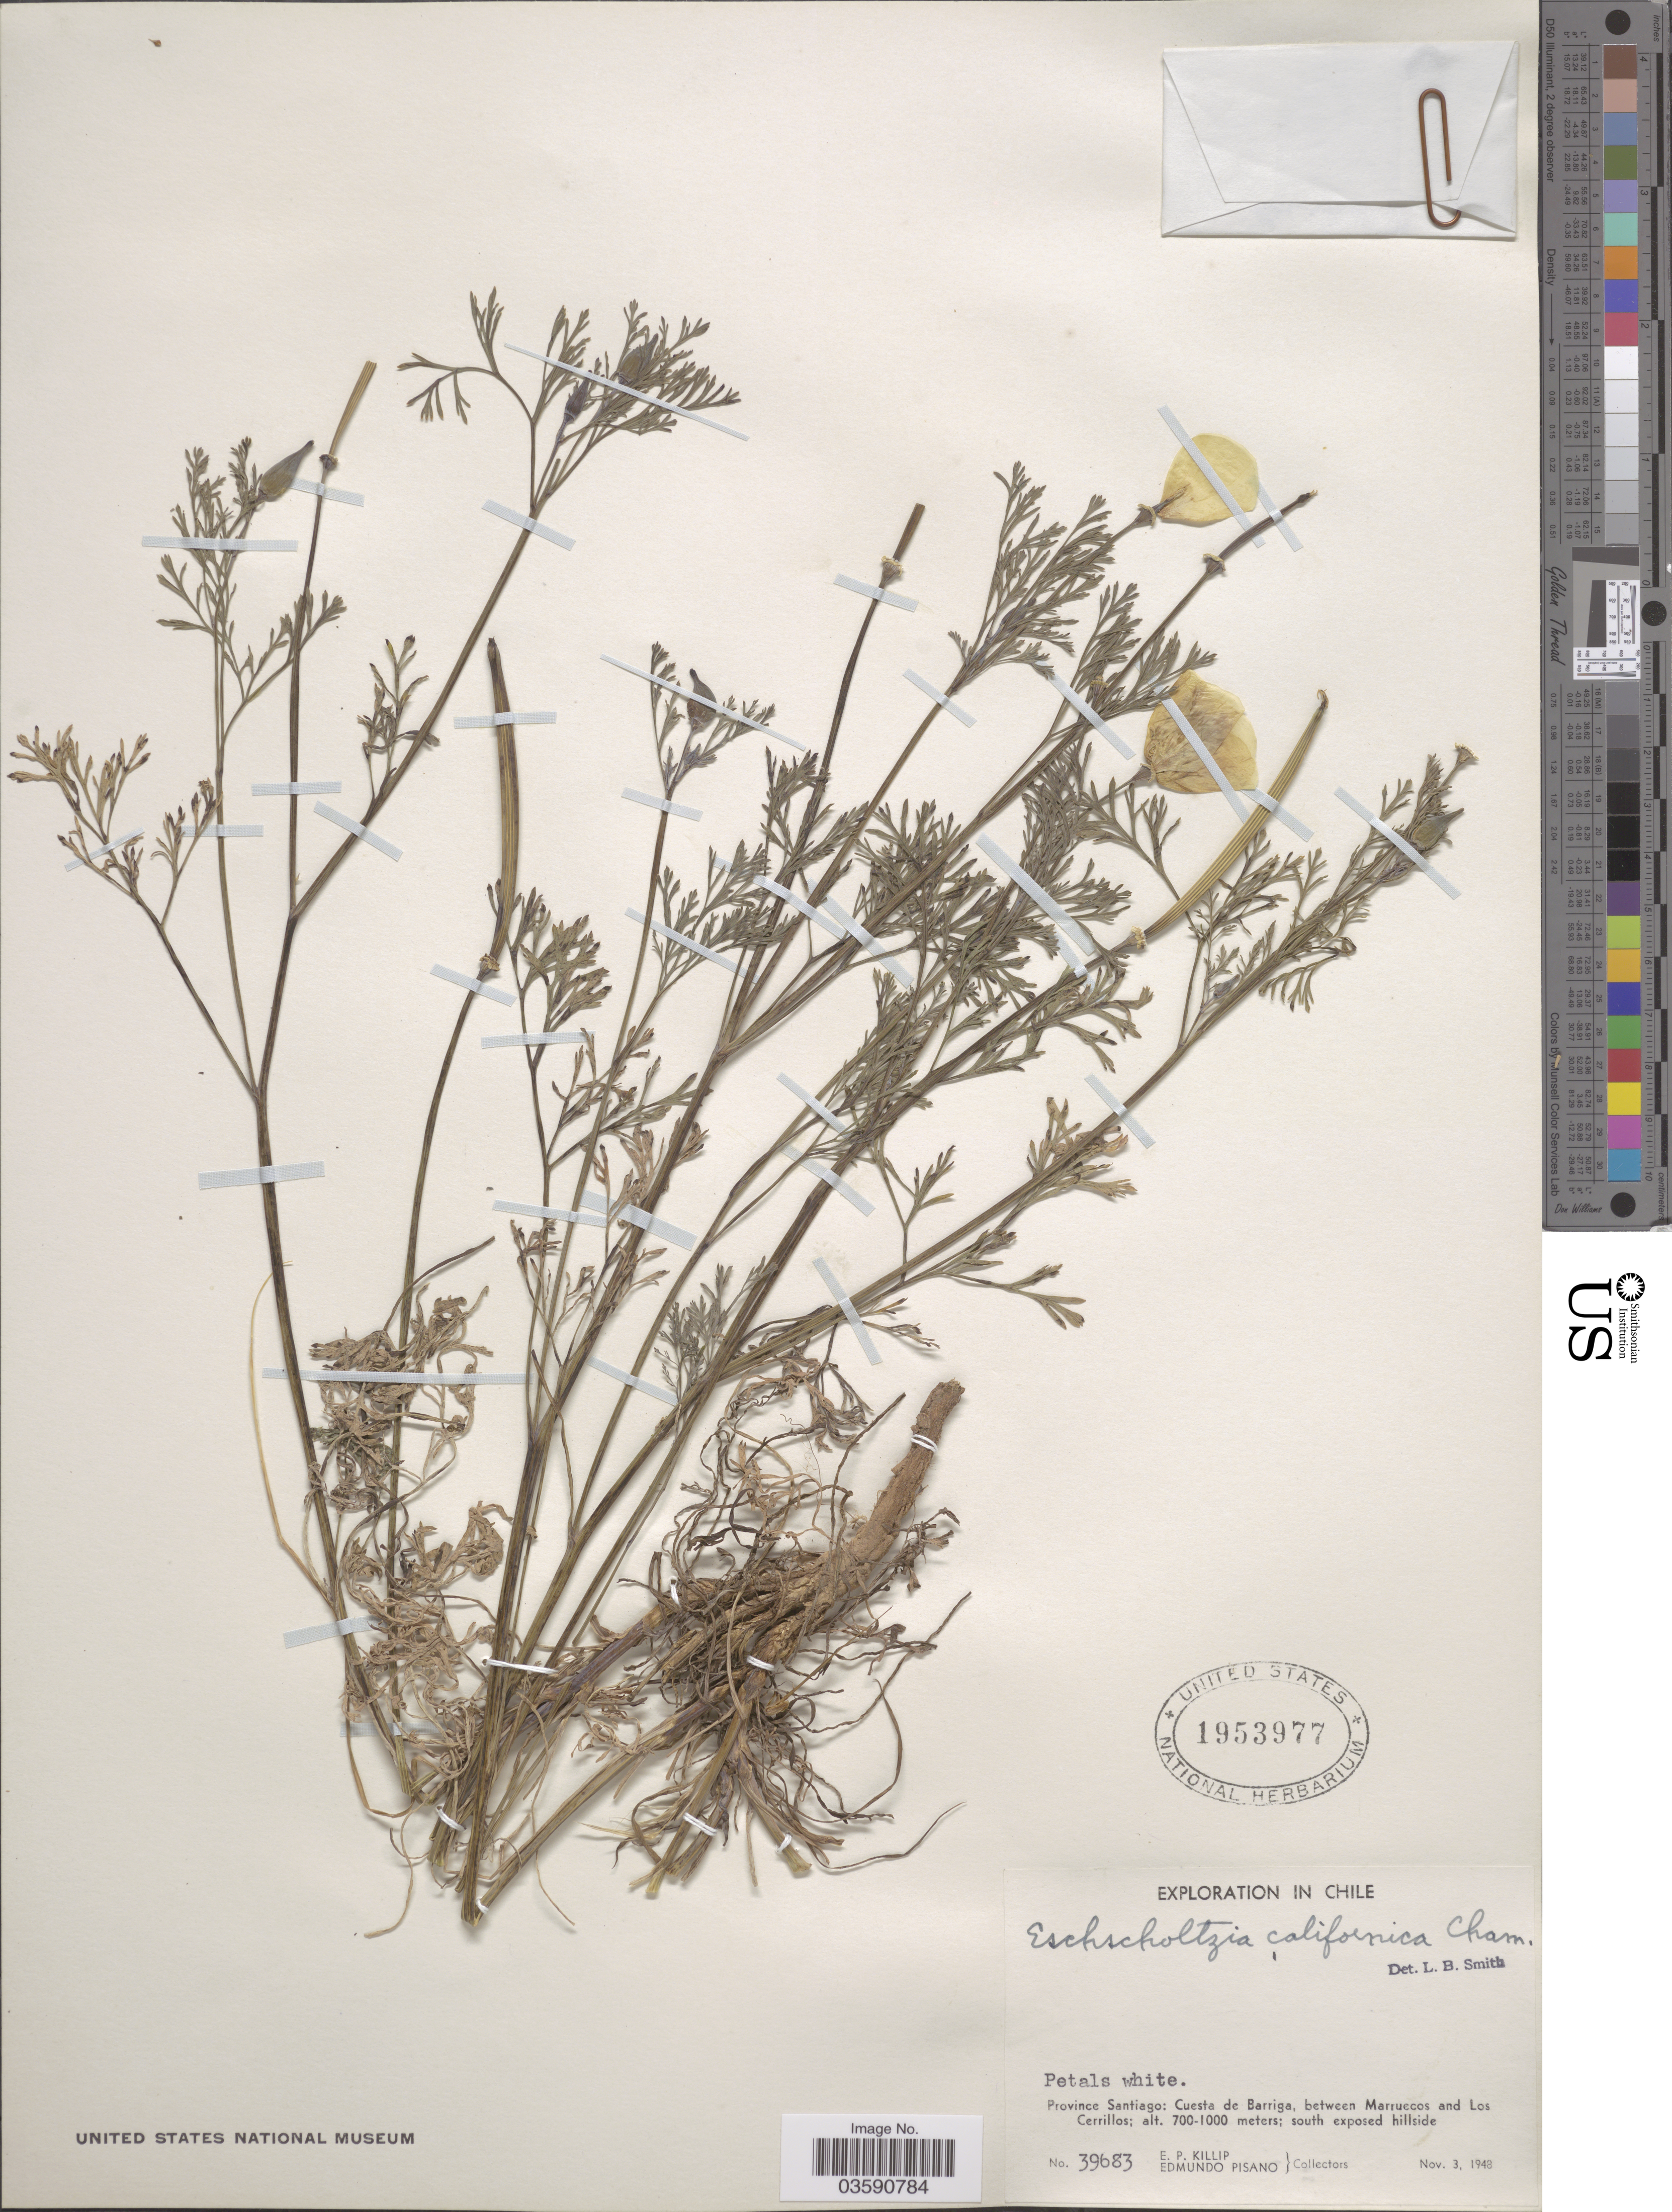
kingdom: Plantae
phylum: Tracheophyta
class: Magnoliopsida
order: Ranunculales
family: Papaveraceae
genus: Eschscholzia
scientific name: Eschscholzia californica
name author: Cham.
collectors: E. P. Killip & E. Pisano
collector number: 39683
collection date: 1948-11-03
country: Chile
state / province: Región Metropolitana (RM)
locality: Province Santiago: Cuesta de Barriga, between Marruecos and Los Cerrilos.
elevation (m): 700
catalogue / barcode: US 1953977